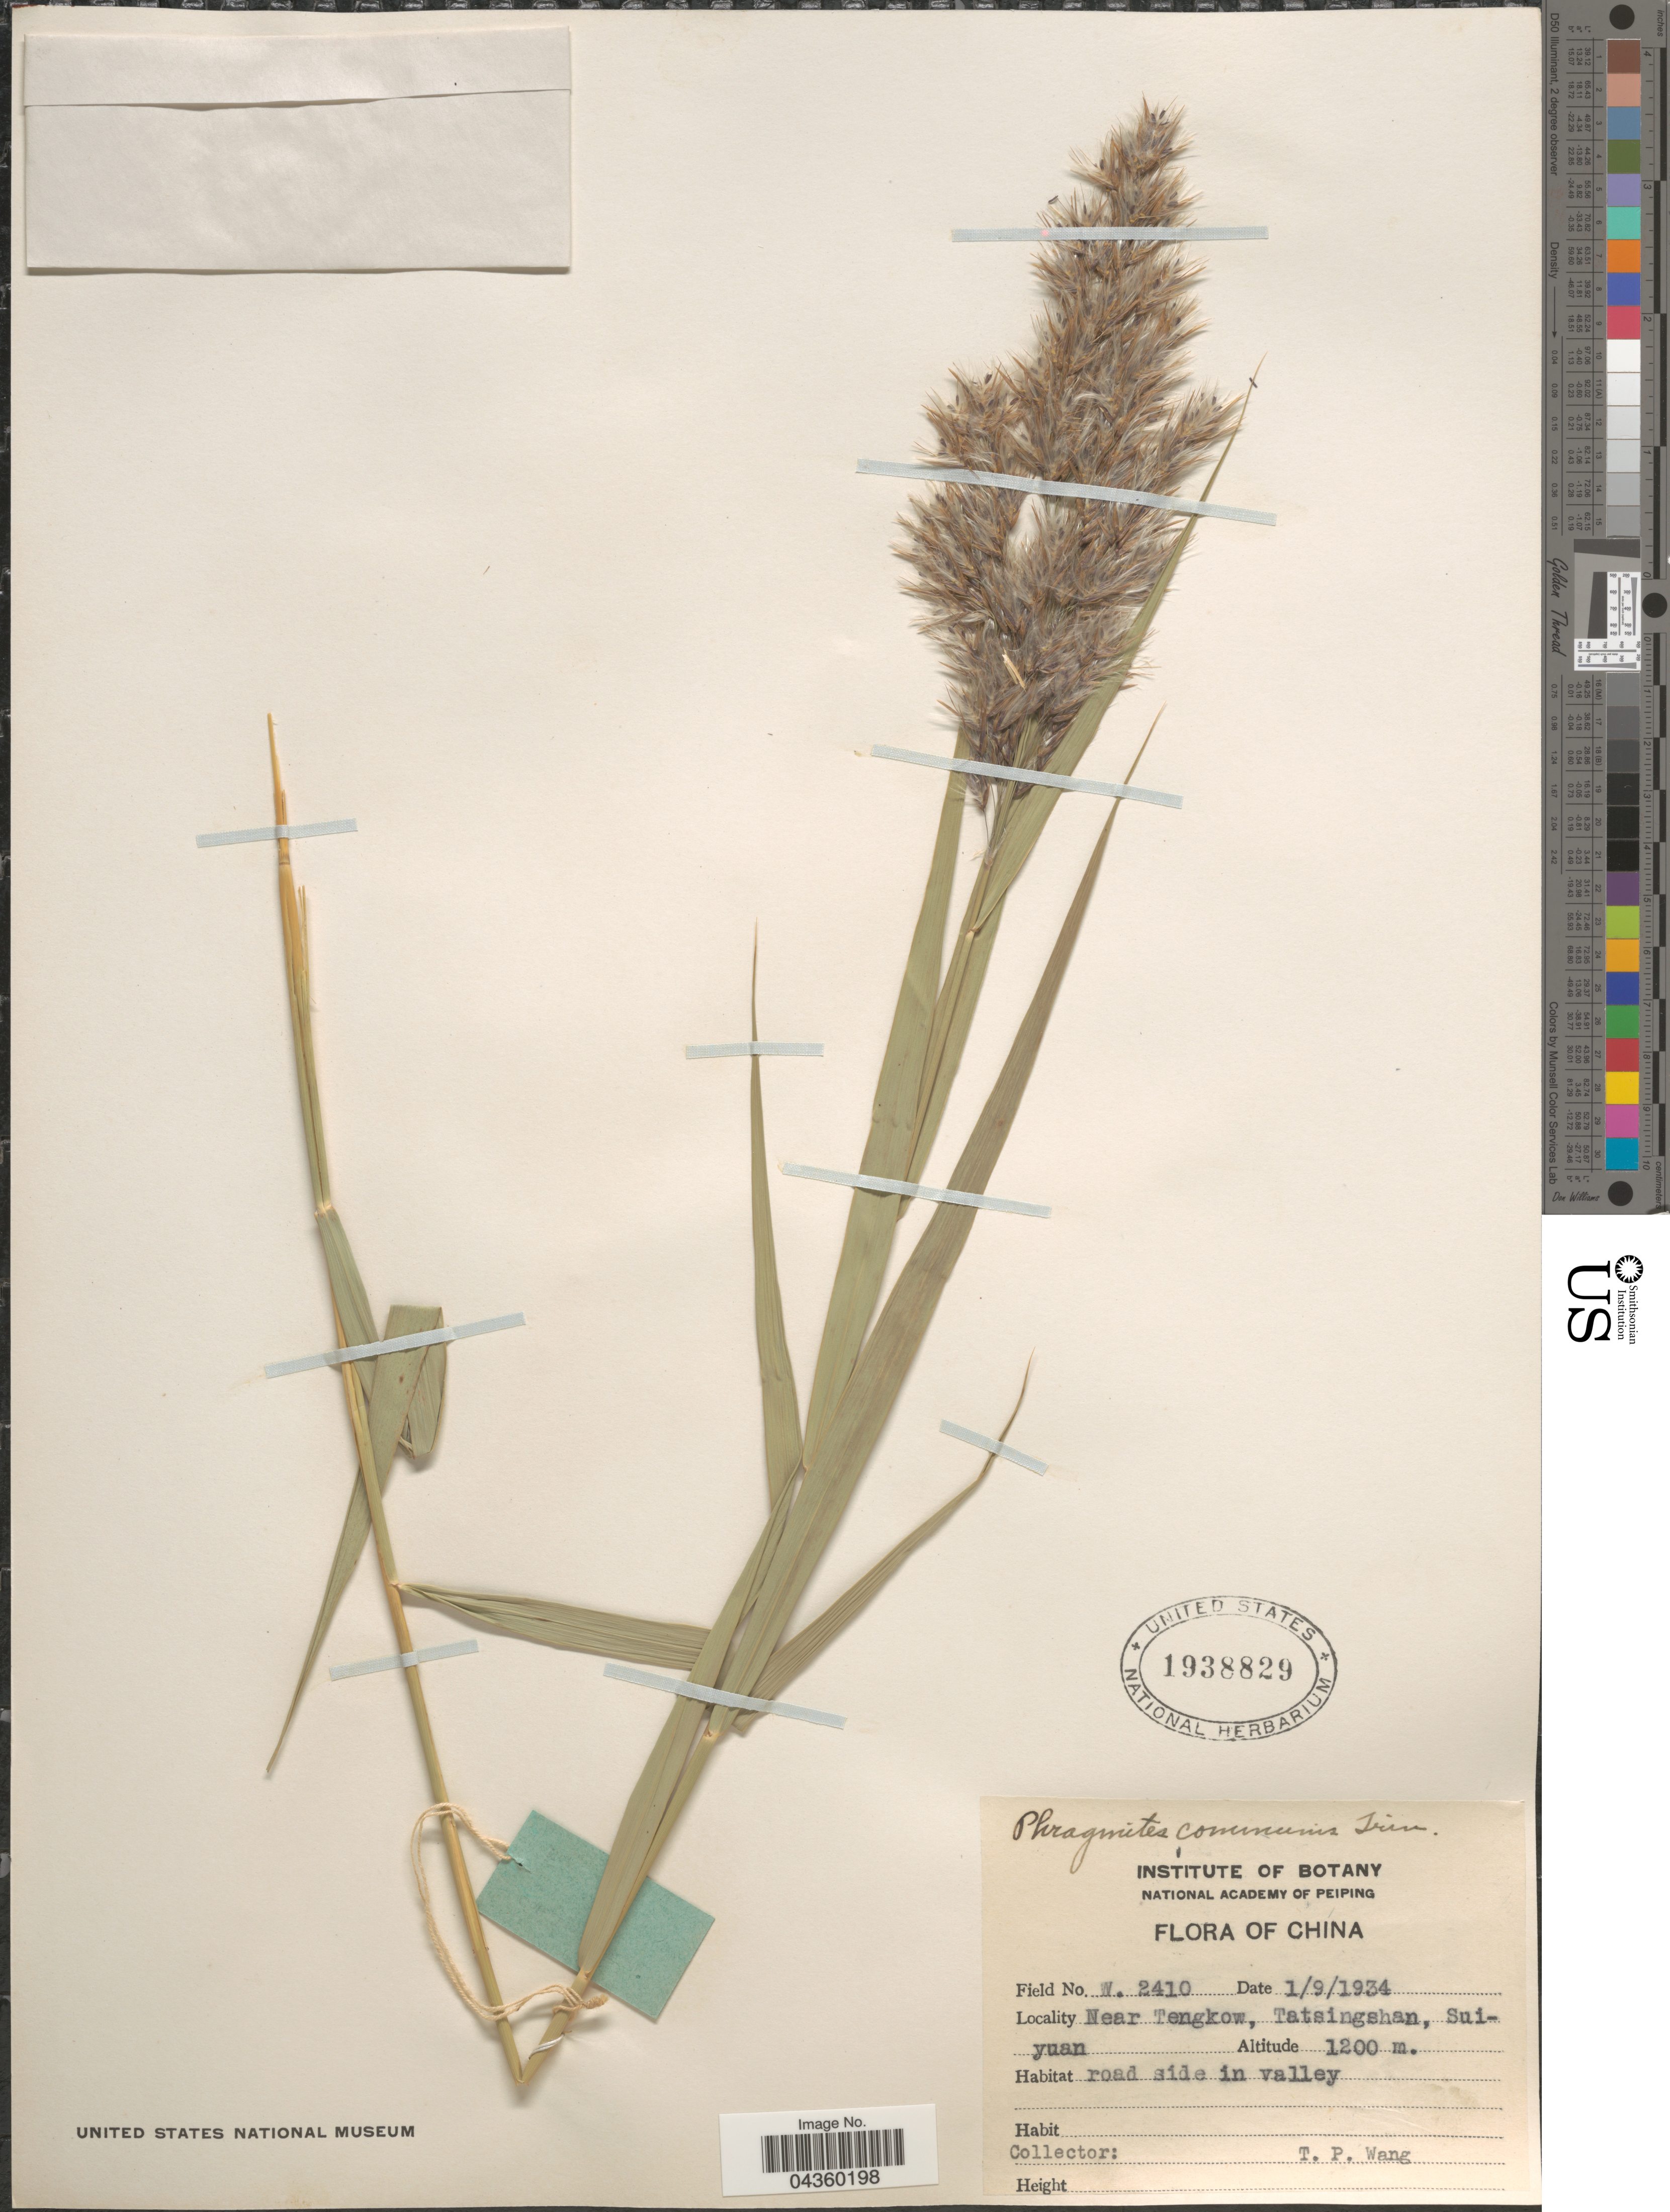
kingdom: Plantae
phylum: Tracheophyta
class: Liliopsida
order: Poales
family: Poaceae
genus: Phragmites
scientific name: Phragmites australis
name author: (Cav.) Trin. ex Steud.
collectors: T. Wang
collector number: W2410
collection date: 1934-09-01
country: China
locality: Near Tengkow, Tatsingshan, Suiyuan.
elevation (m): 1200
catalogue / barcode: US 1938829